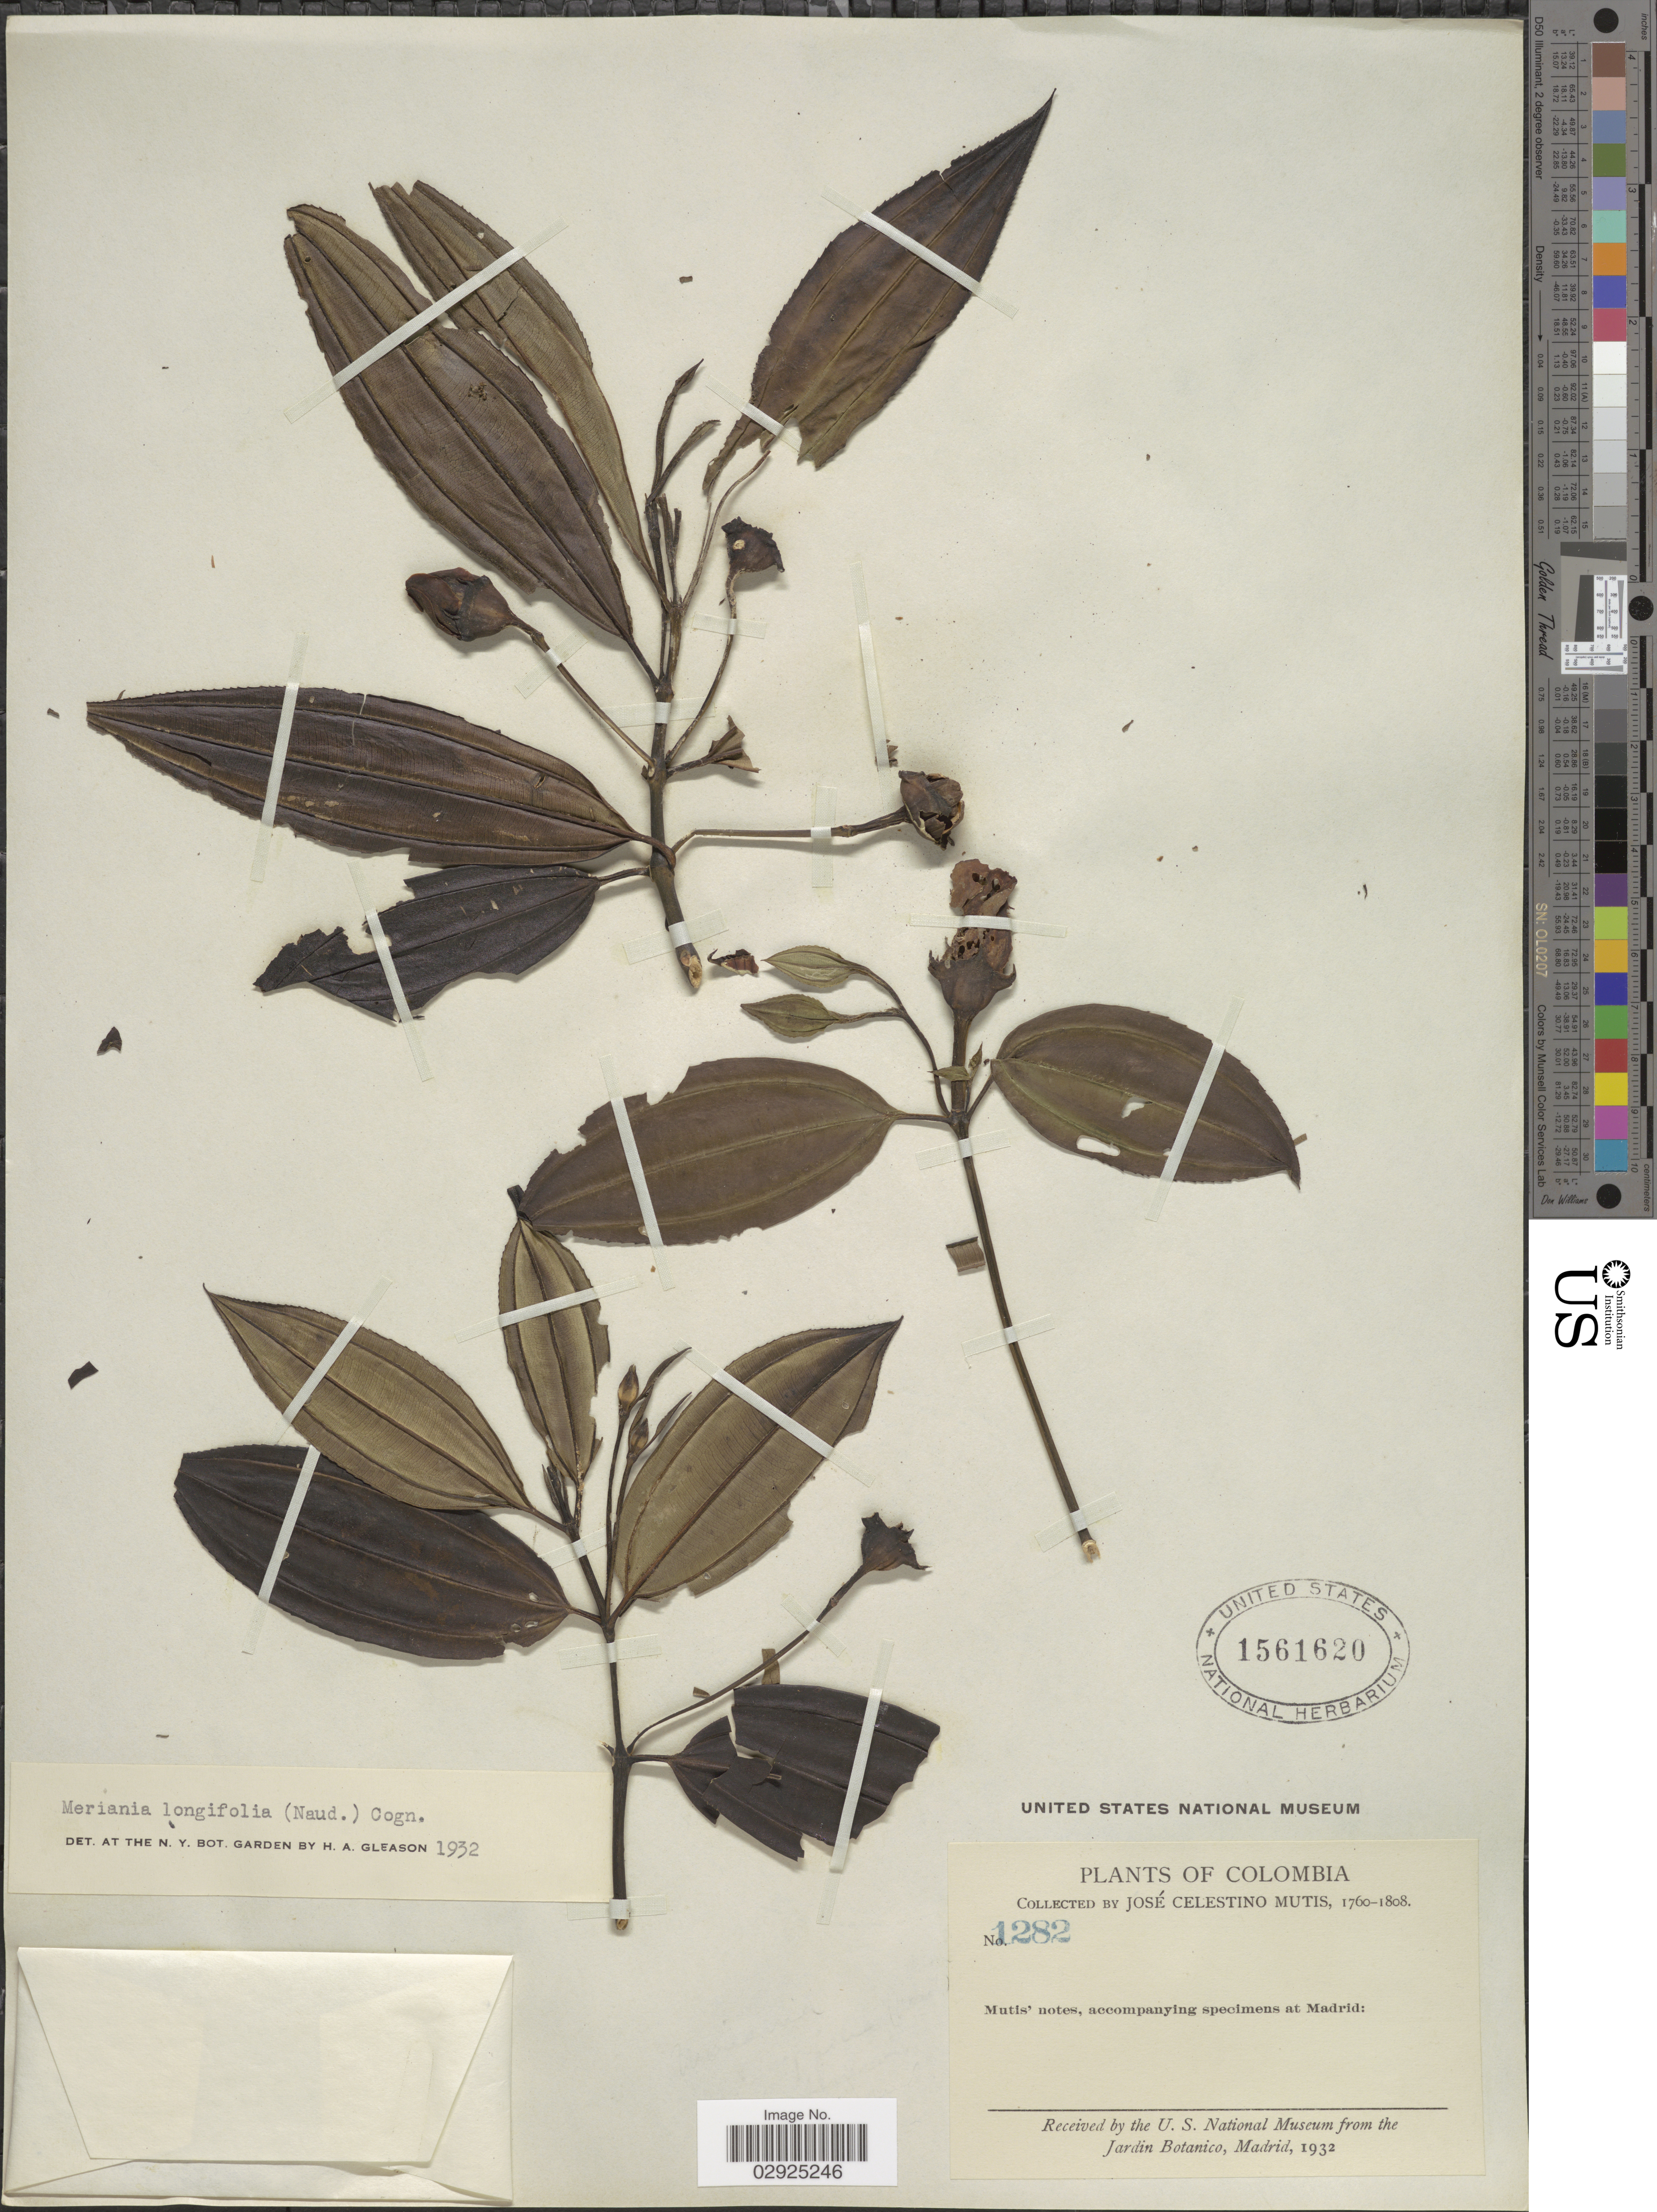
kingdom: Plantae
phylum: Tracheophyta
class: Magnoliopsida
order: Myrtales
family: Melastomataceae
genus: Meriania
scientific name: Meriania longifolia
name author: (Naudin) Cogn.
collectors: J. C. B. Mutis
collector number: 1282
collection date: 1760/1808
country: Colombia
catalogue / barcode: US 1561620